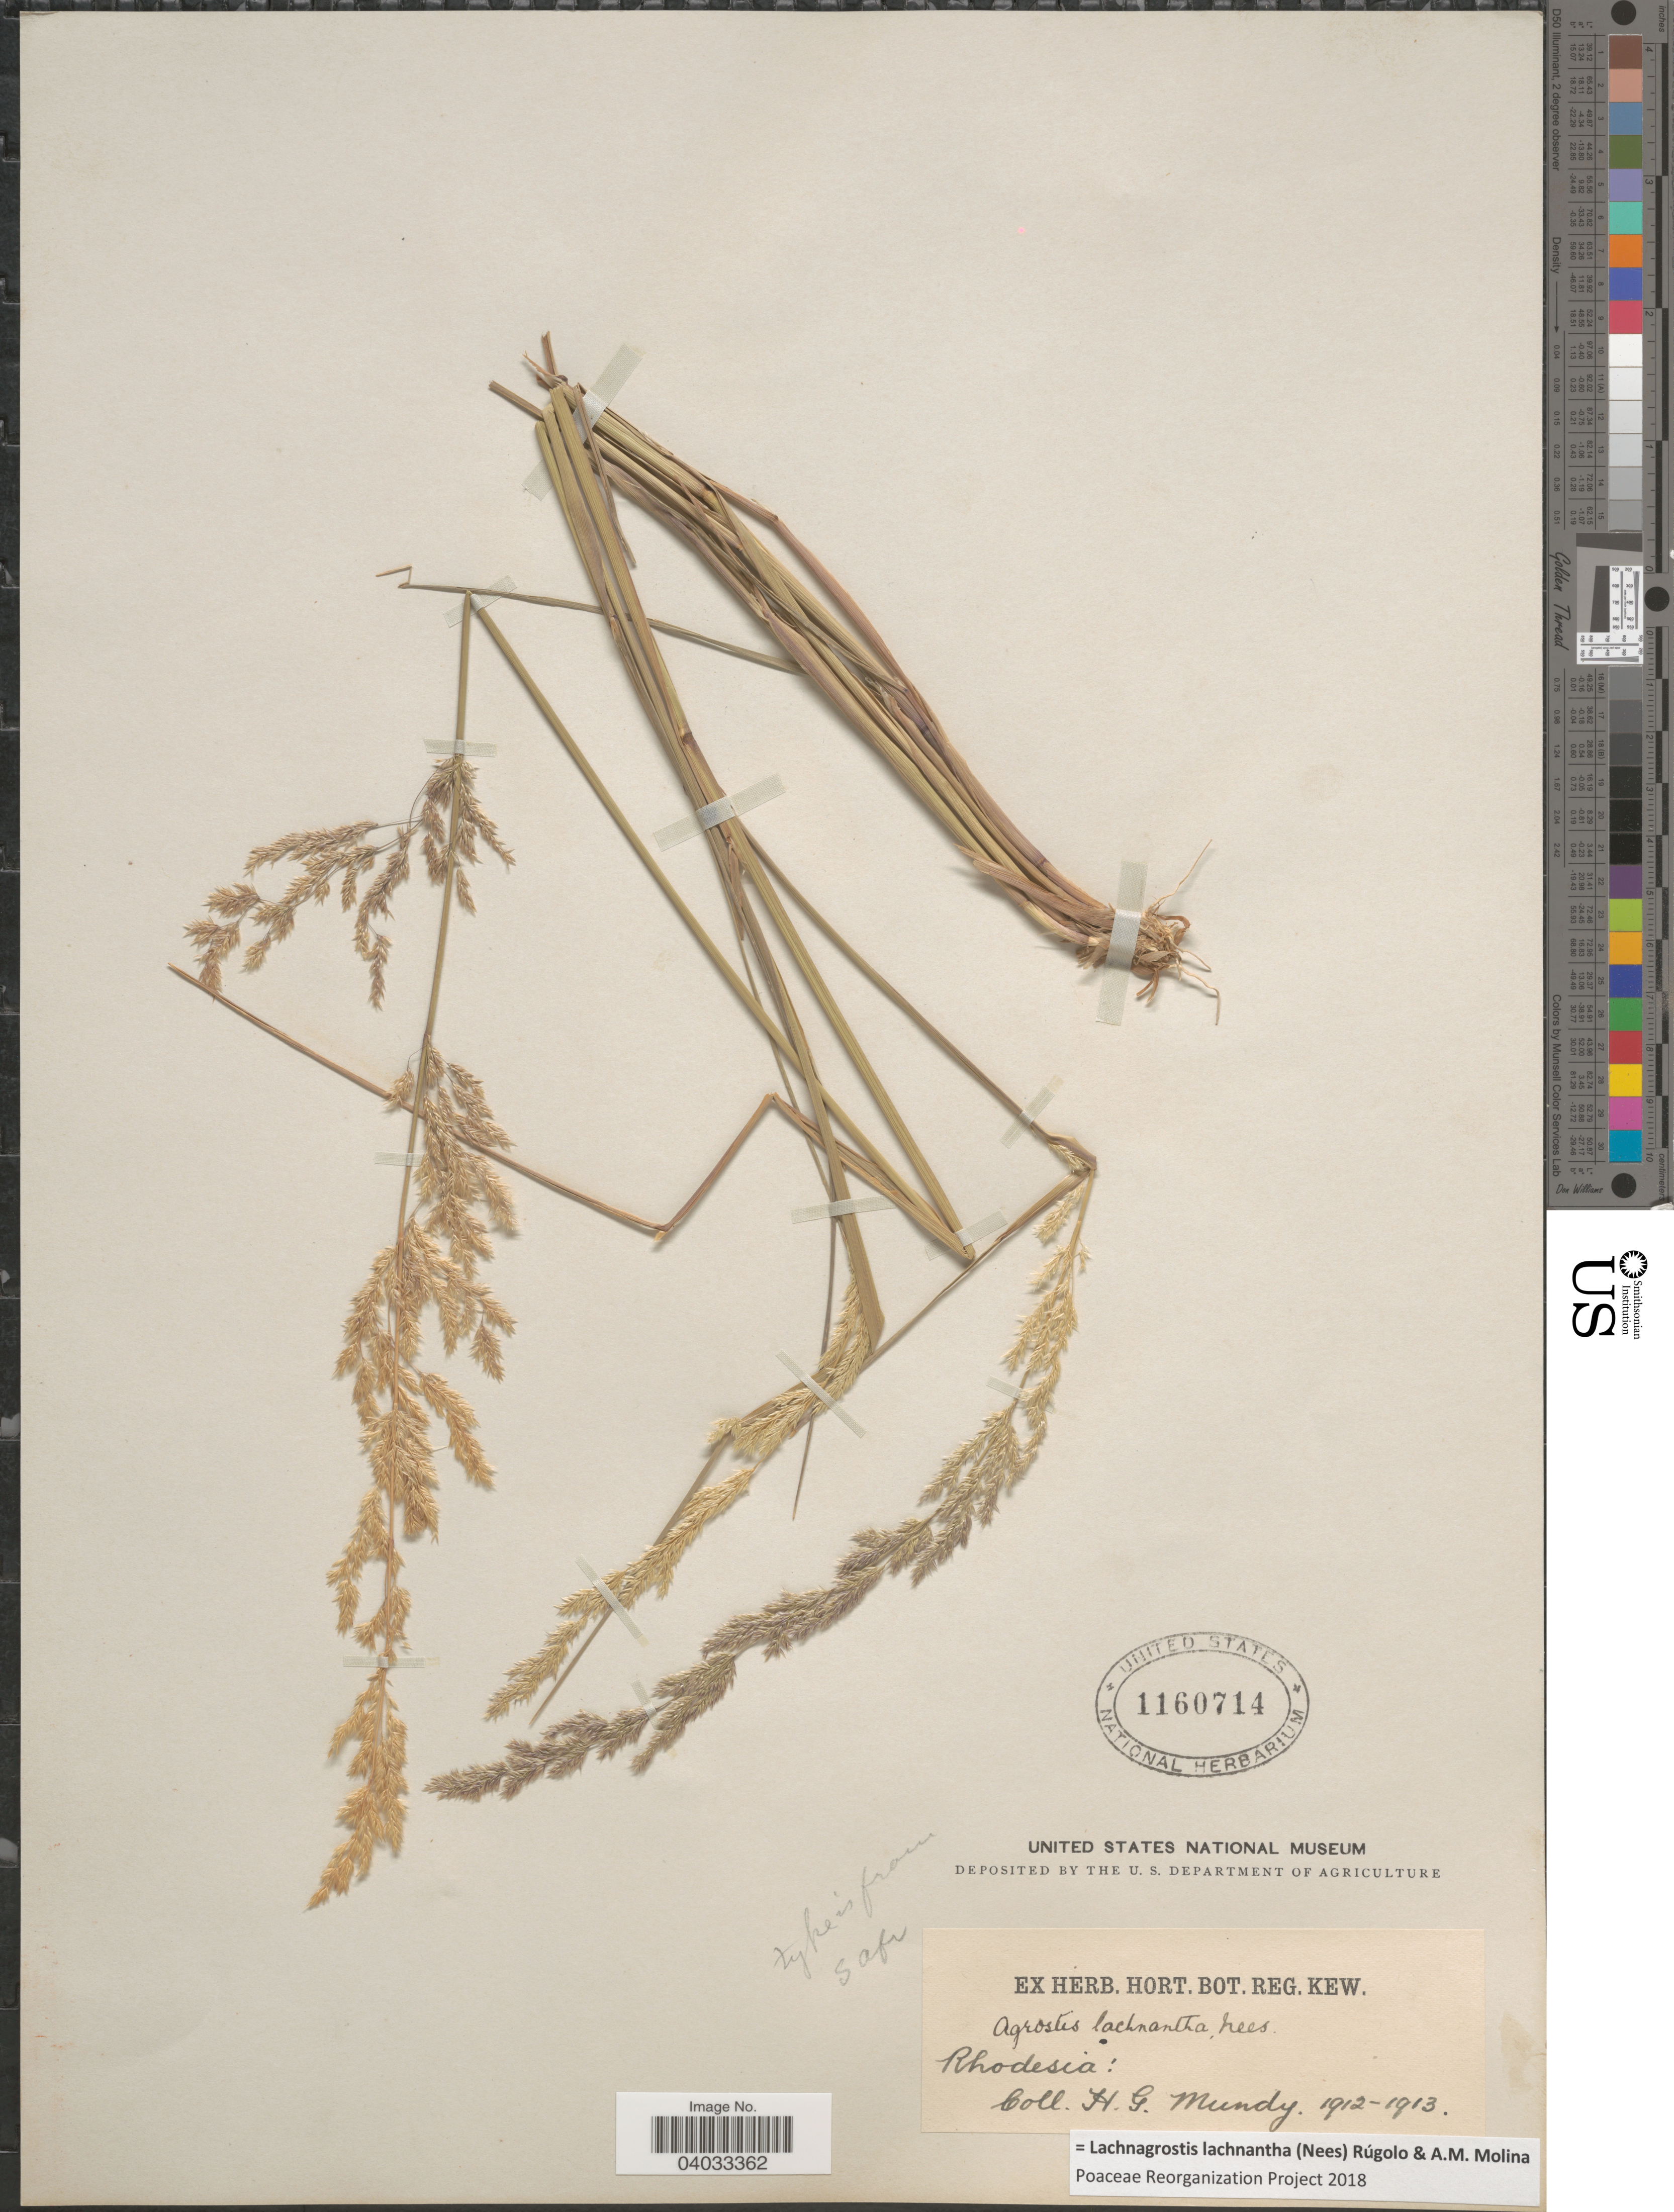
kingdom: Plantae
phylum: Tracheophyta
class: Liliopsida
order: Poales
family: Poaceae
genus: Lachnagrostis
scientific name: Lachnagrostis lachnantha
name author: (Nees) Rúgolo & A.M. Molina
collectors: H. Mundy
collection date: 1912/1913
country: Zimbabwe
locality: Rhodesia.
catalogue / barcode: US 1160714